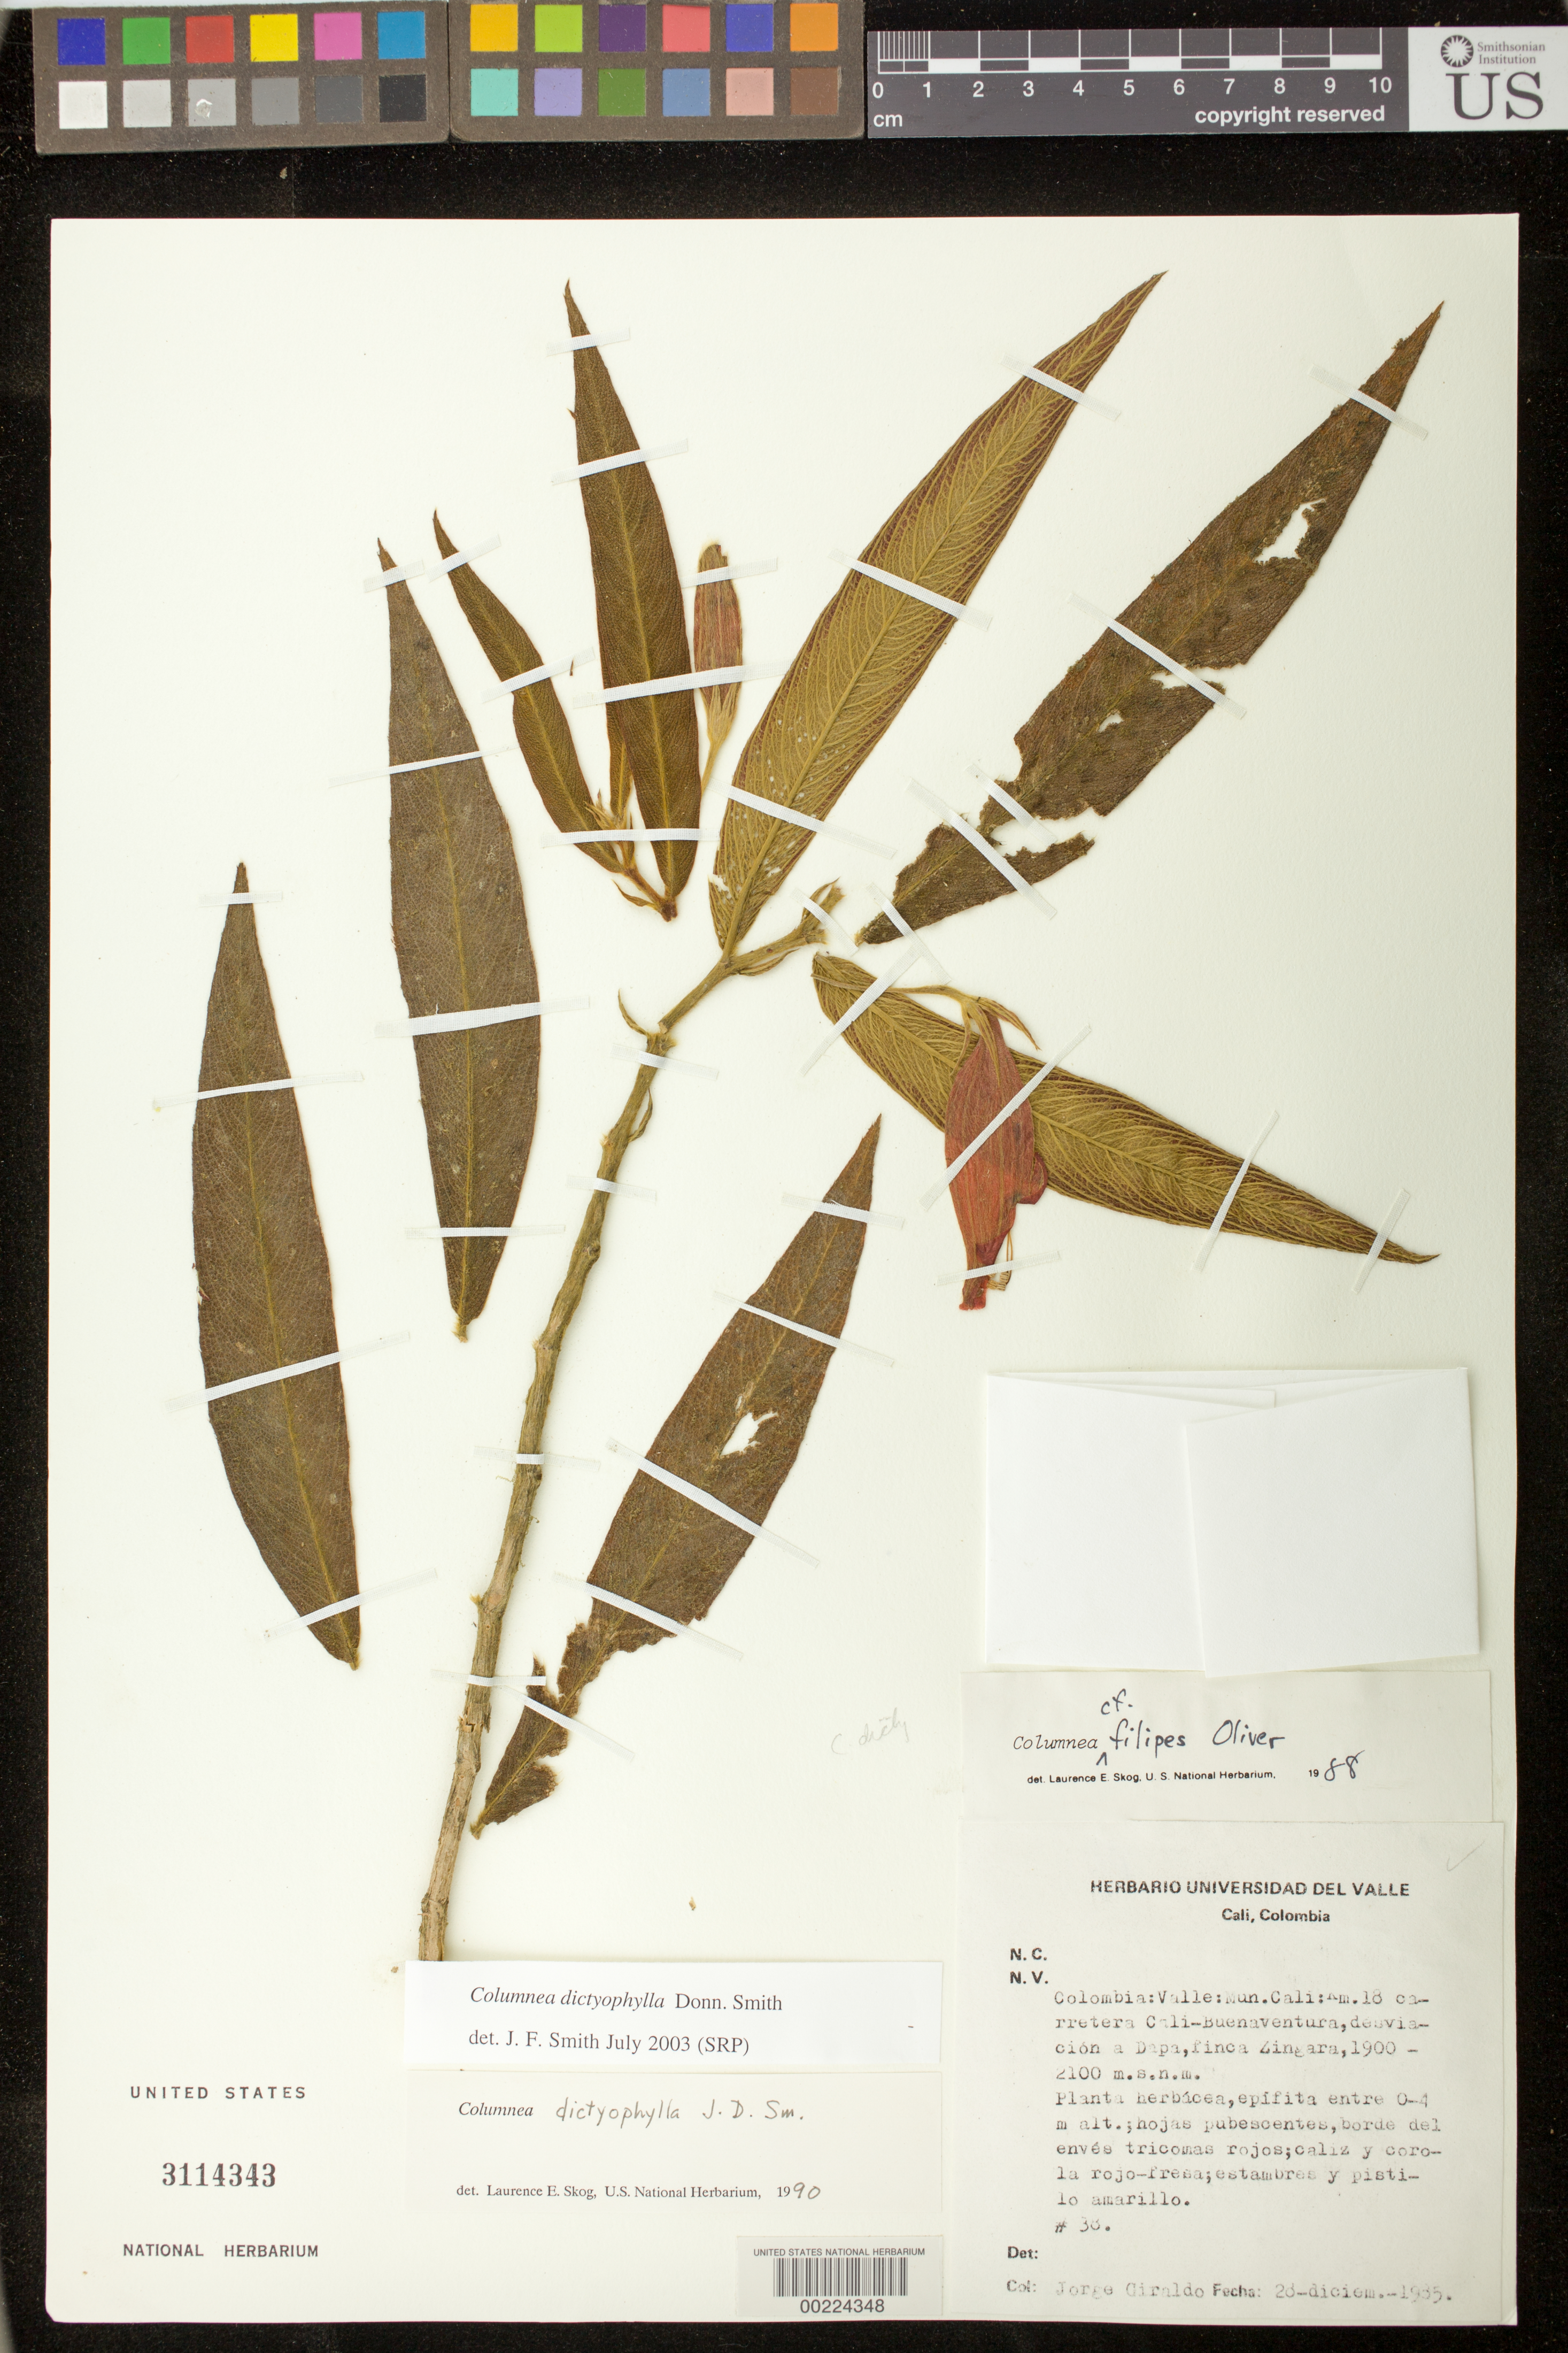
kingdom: Plantae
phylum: Tracheophyta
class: Magnoliopsida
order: Lamiales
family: Gesneriaceae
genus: Columnea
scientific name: Columnea dictyophylla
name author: Donn. Sm.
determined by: Clark, J. L., (SEL), The Marie Selby Botanical Garden (UNITED STATES)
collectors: J. Giraldo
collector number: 38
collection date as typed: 28 Dec 1985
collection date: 1985-12-28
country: Colombia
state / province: Valle del Cauca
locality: Cali, km 18 Cali-Buenaventura highway, detour to Dapa, Finca Zingara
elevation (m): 1900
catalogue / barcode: US 3114343